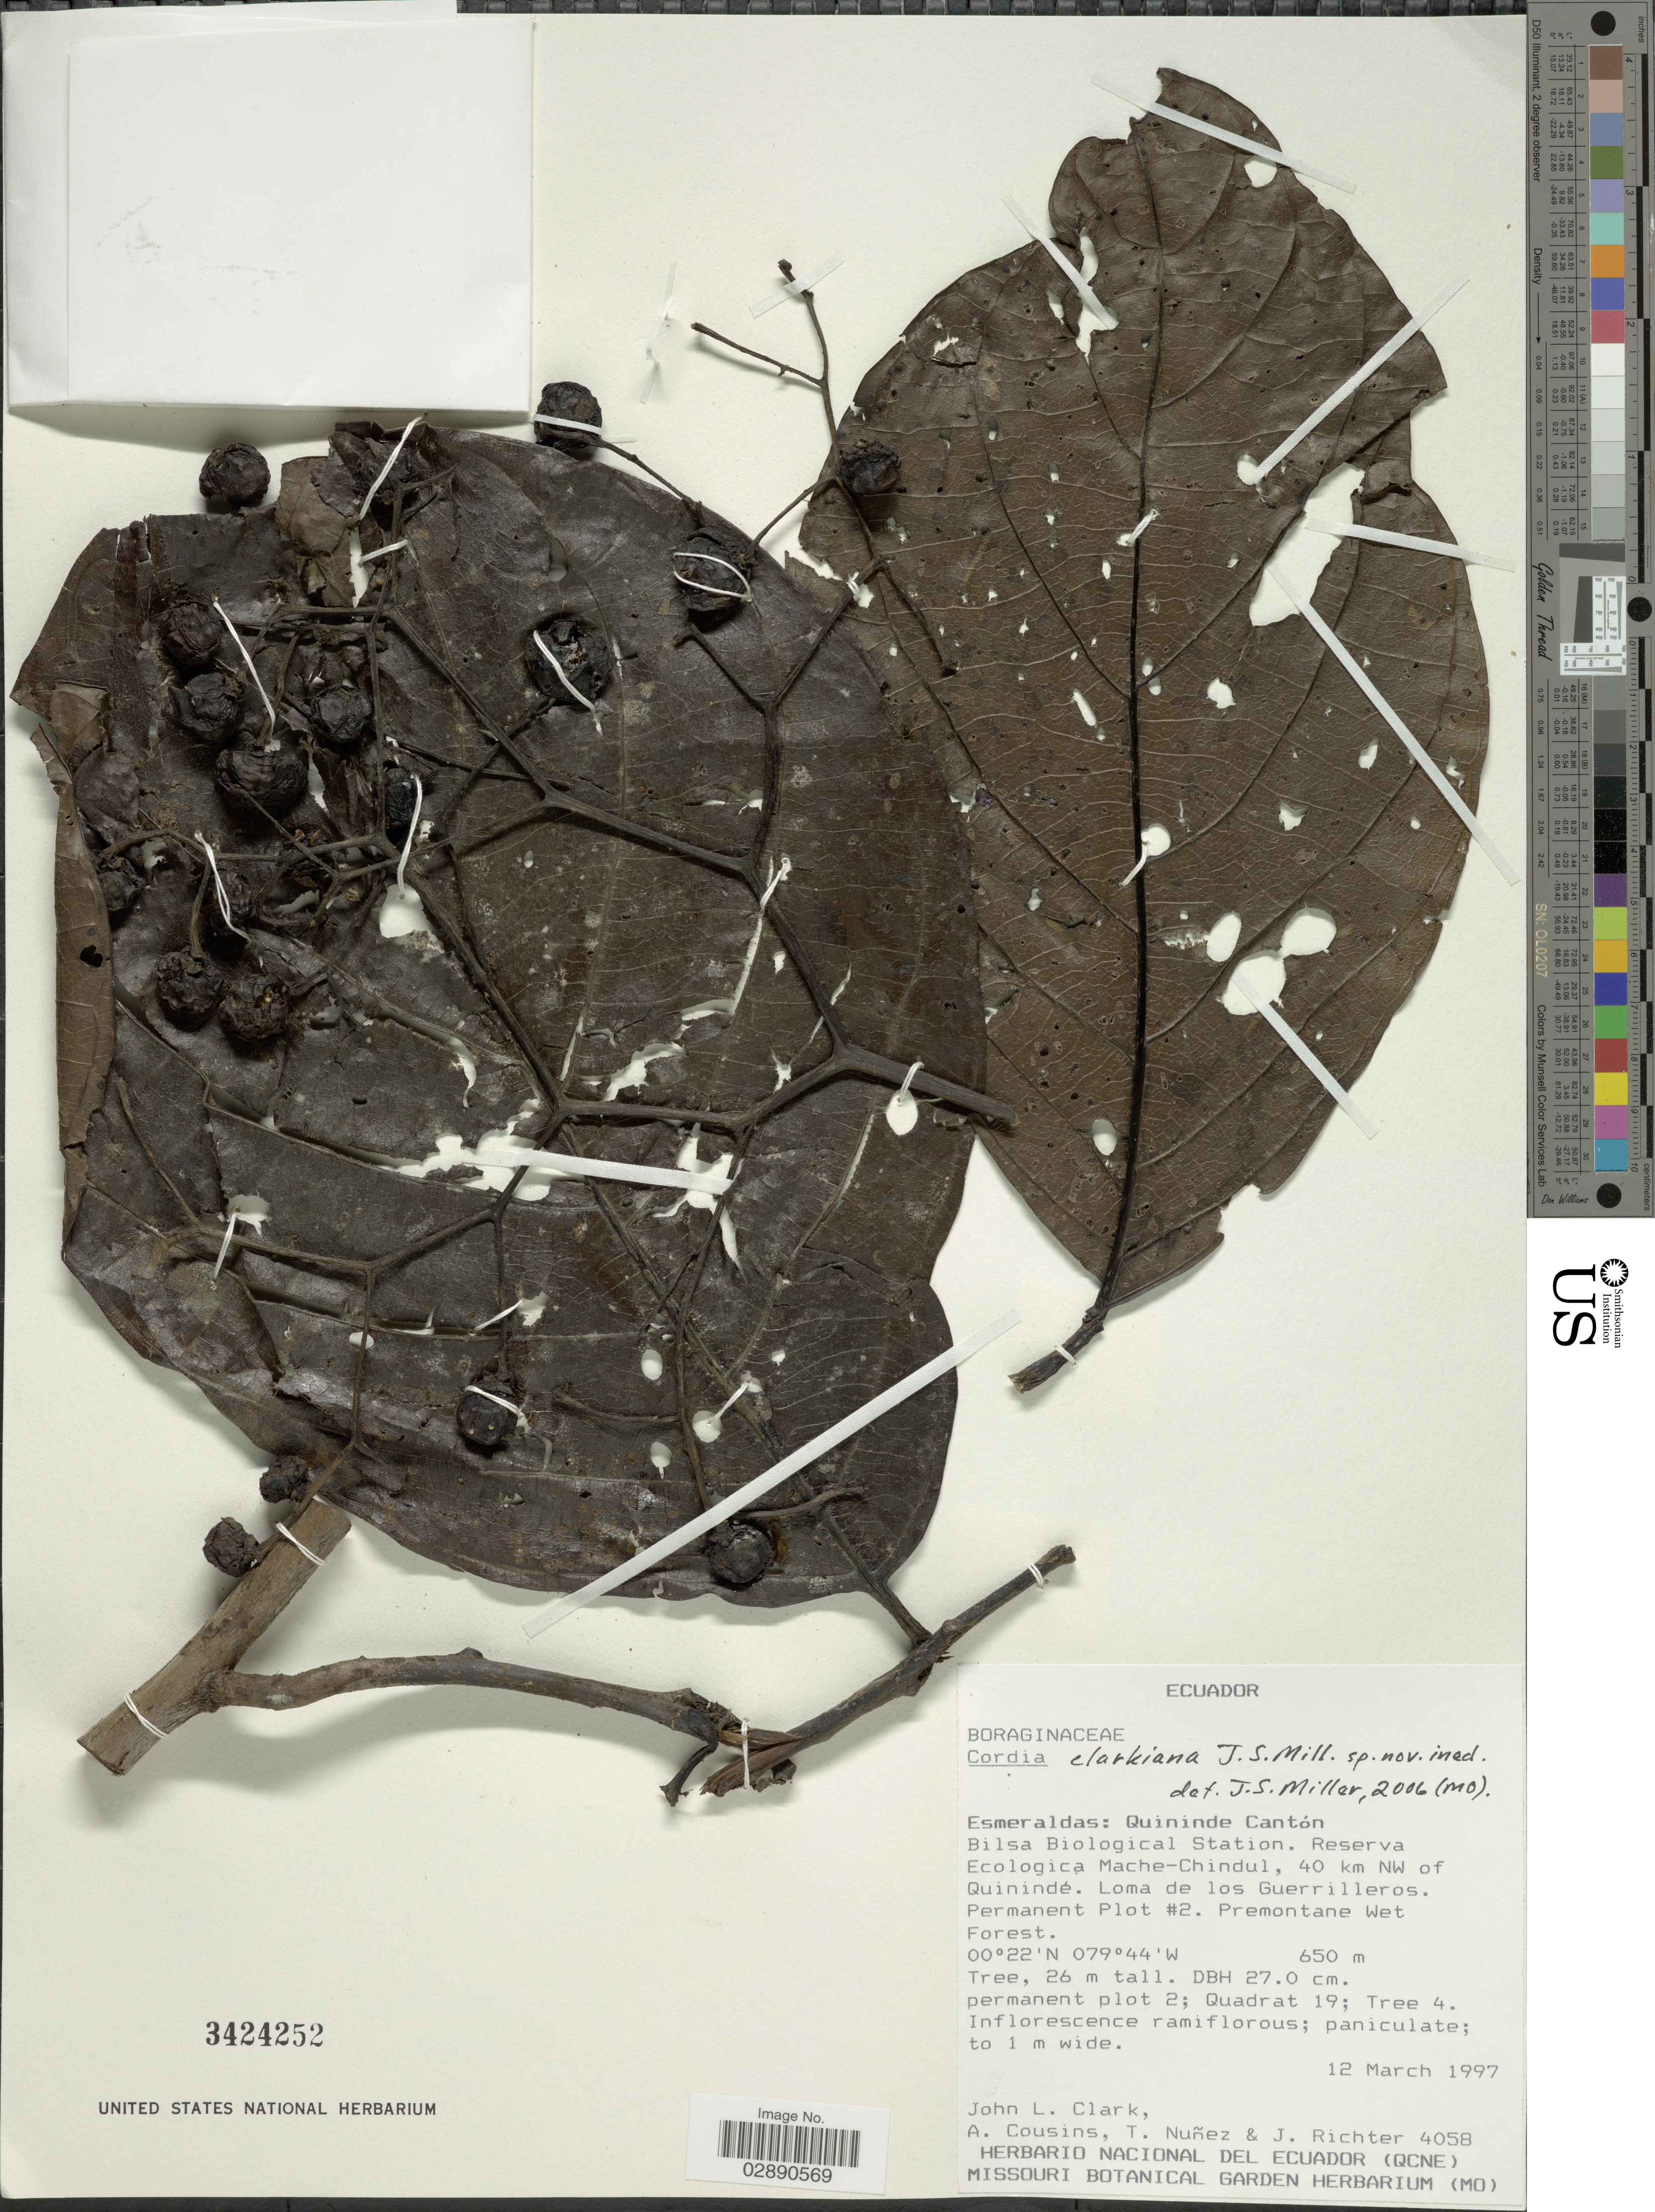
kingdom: Plantae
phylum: Tracheophyta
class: Magnoliopsida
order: Boraginales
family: Cordiaceae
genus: Cordia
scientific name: Cordia clarkiana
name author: J.S. Mill.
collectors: J. L. Clark, A. Cousins, T. Núñez & J. Richter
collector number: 4058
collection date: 1997-03-12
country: Ecuador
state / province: Esmeraldas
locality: Quininde Cantón. Bilsa Biological Station. Reserva Ecologica Mache-Chindul, 40 km NW of Quinindé. Loma de los Geurrilleros. Permanent Plot #2.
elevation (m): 650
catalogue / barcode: US 3424252